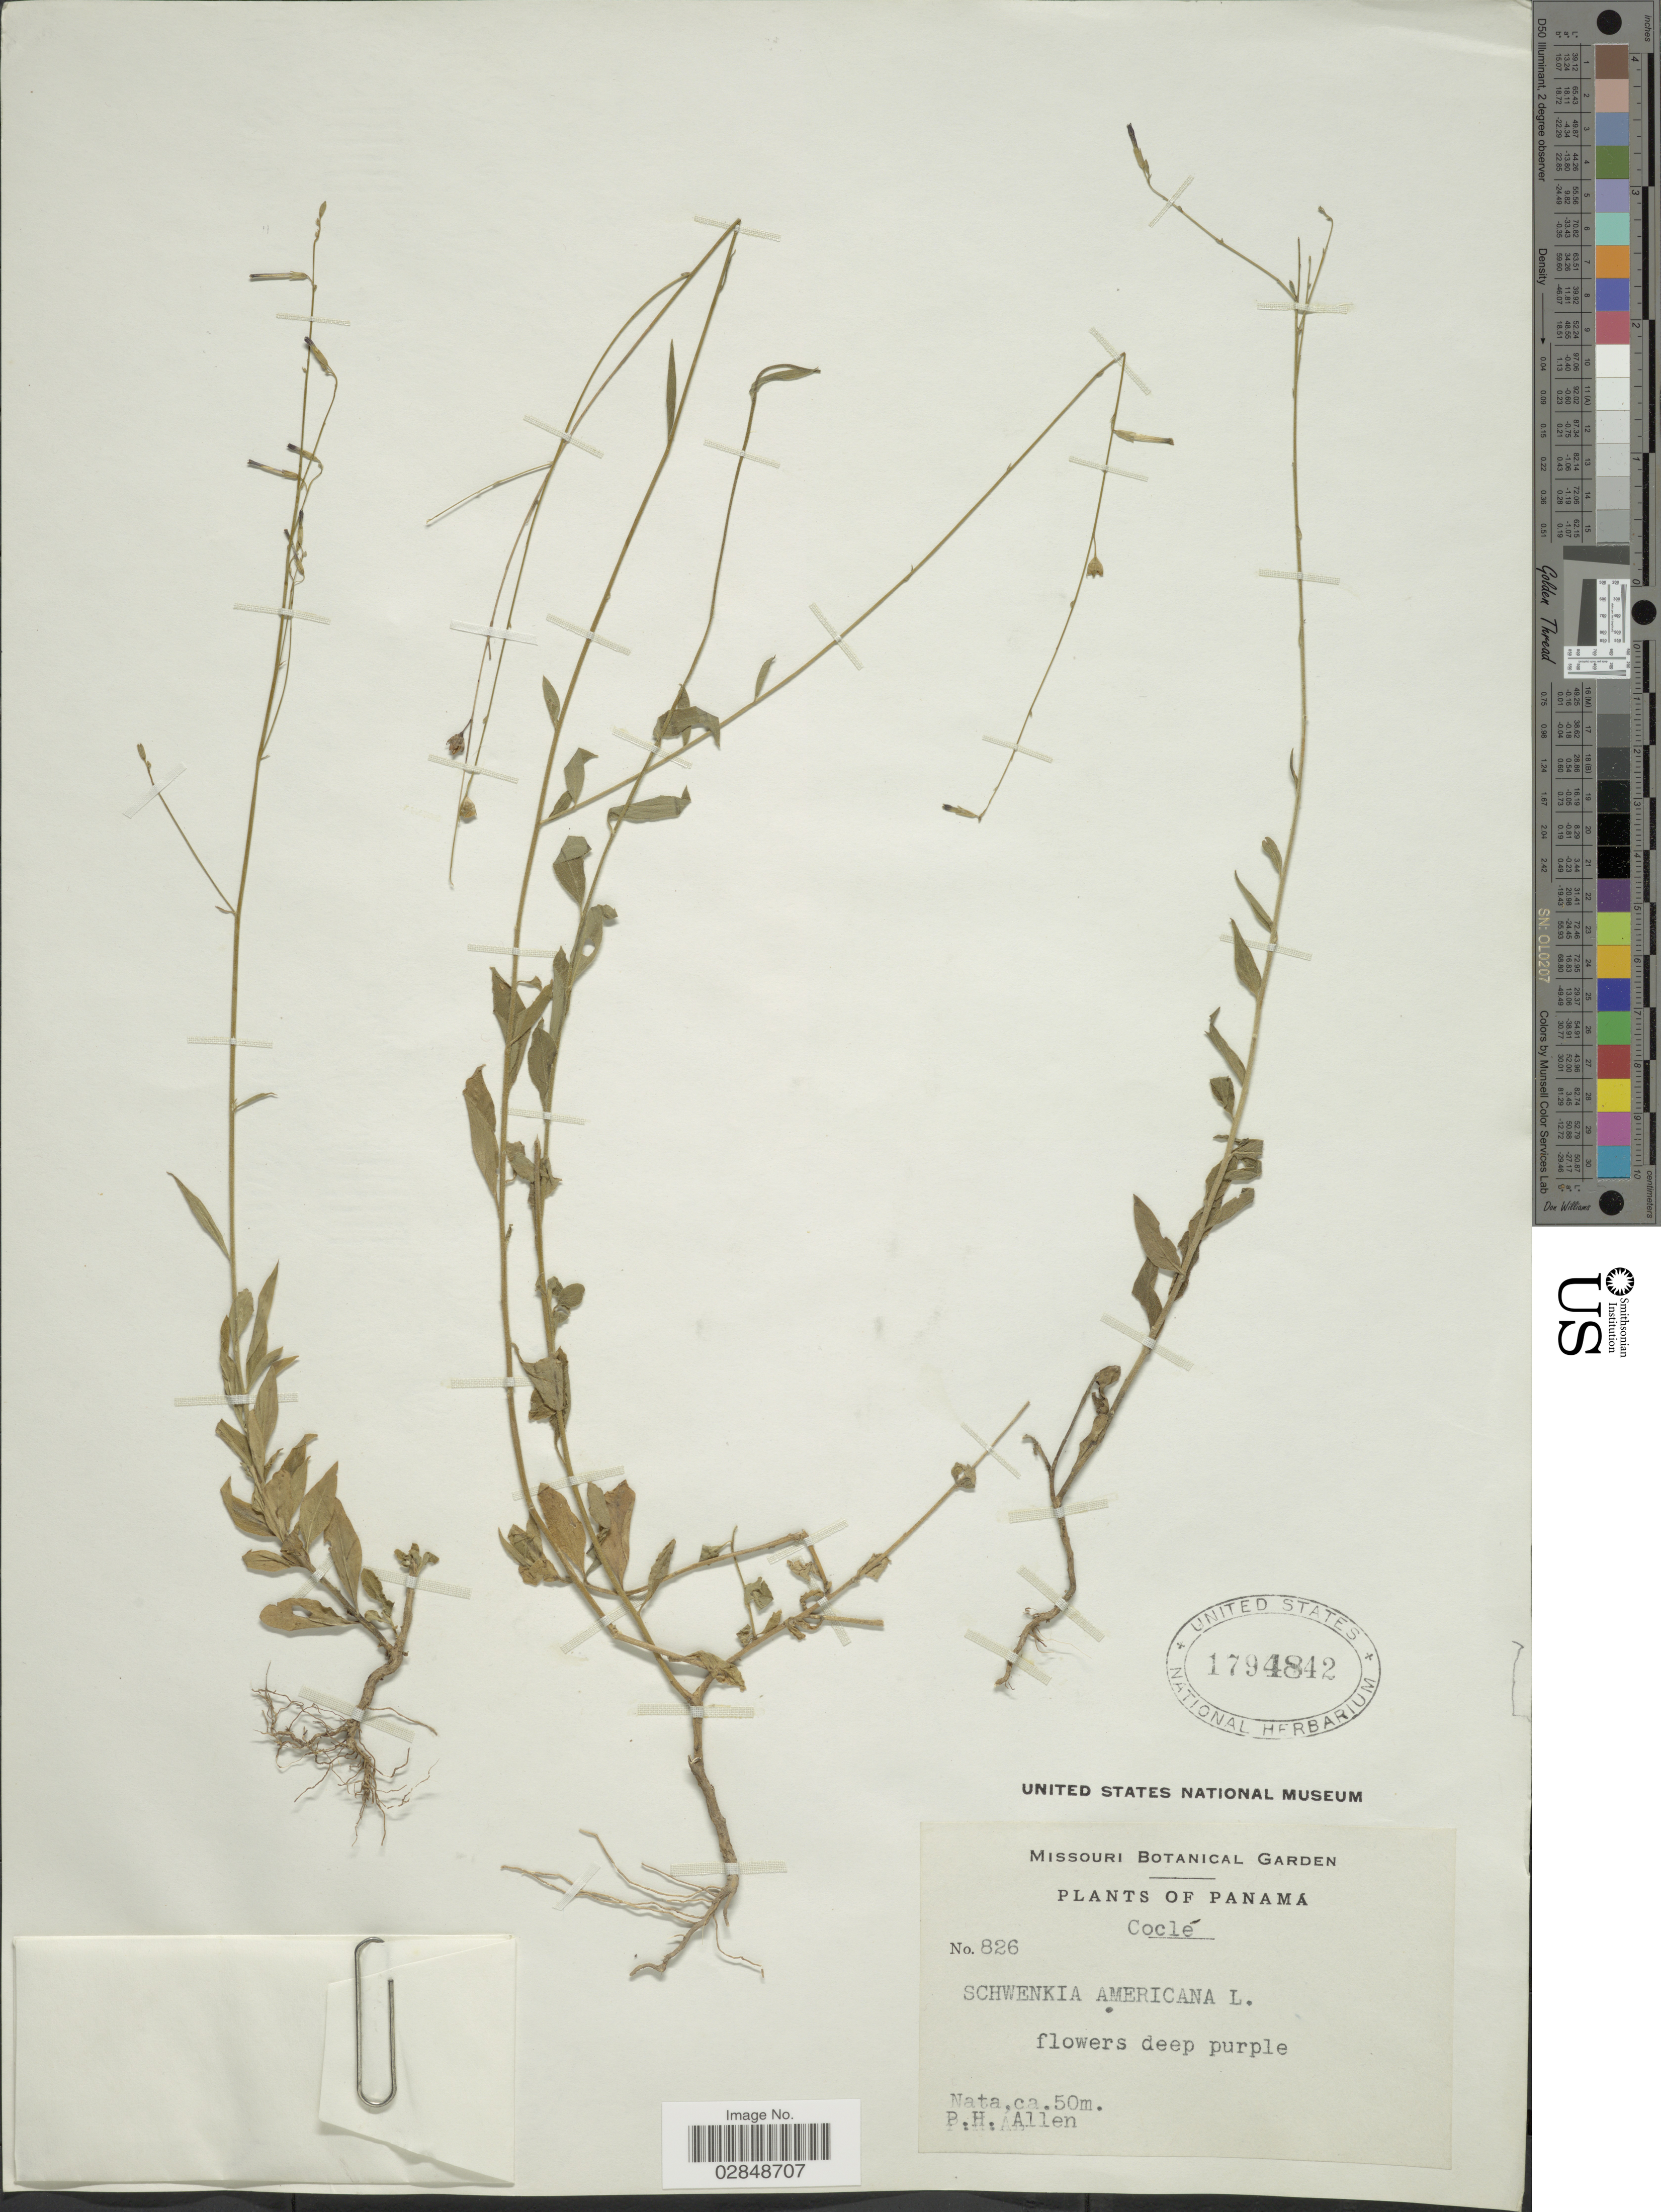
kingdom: Plantae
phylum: Tracheophyta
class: Magnoliopsida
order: Solanales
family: Solanaceae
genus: Schwenckia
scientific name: Schwenckia americana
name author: L.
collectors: P. H. Allen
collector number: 826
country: Panama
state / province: Coclé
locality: Nata.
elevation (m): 50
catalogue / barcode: US 1794842